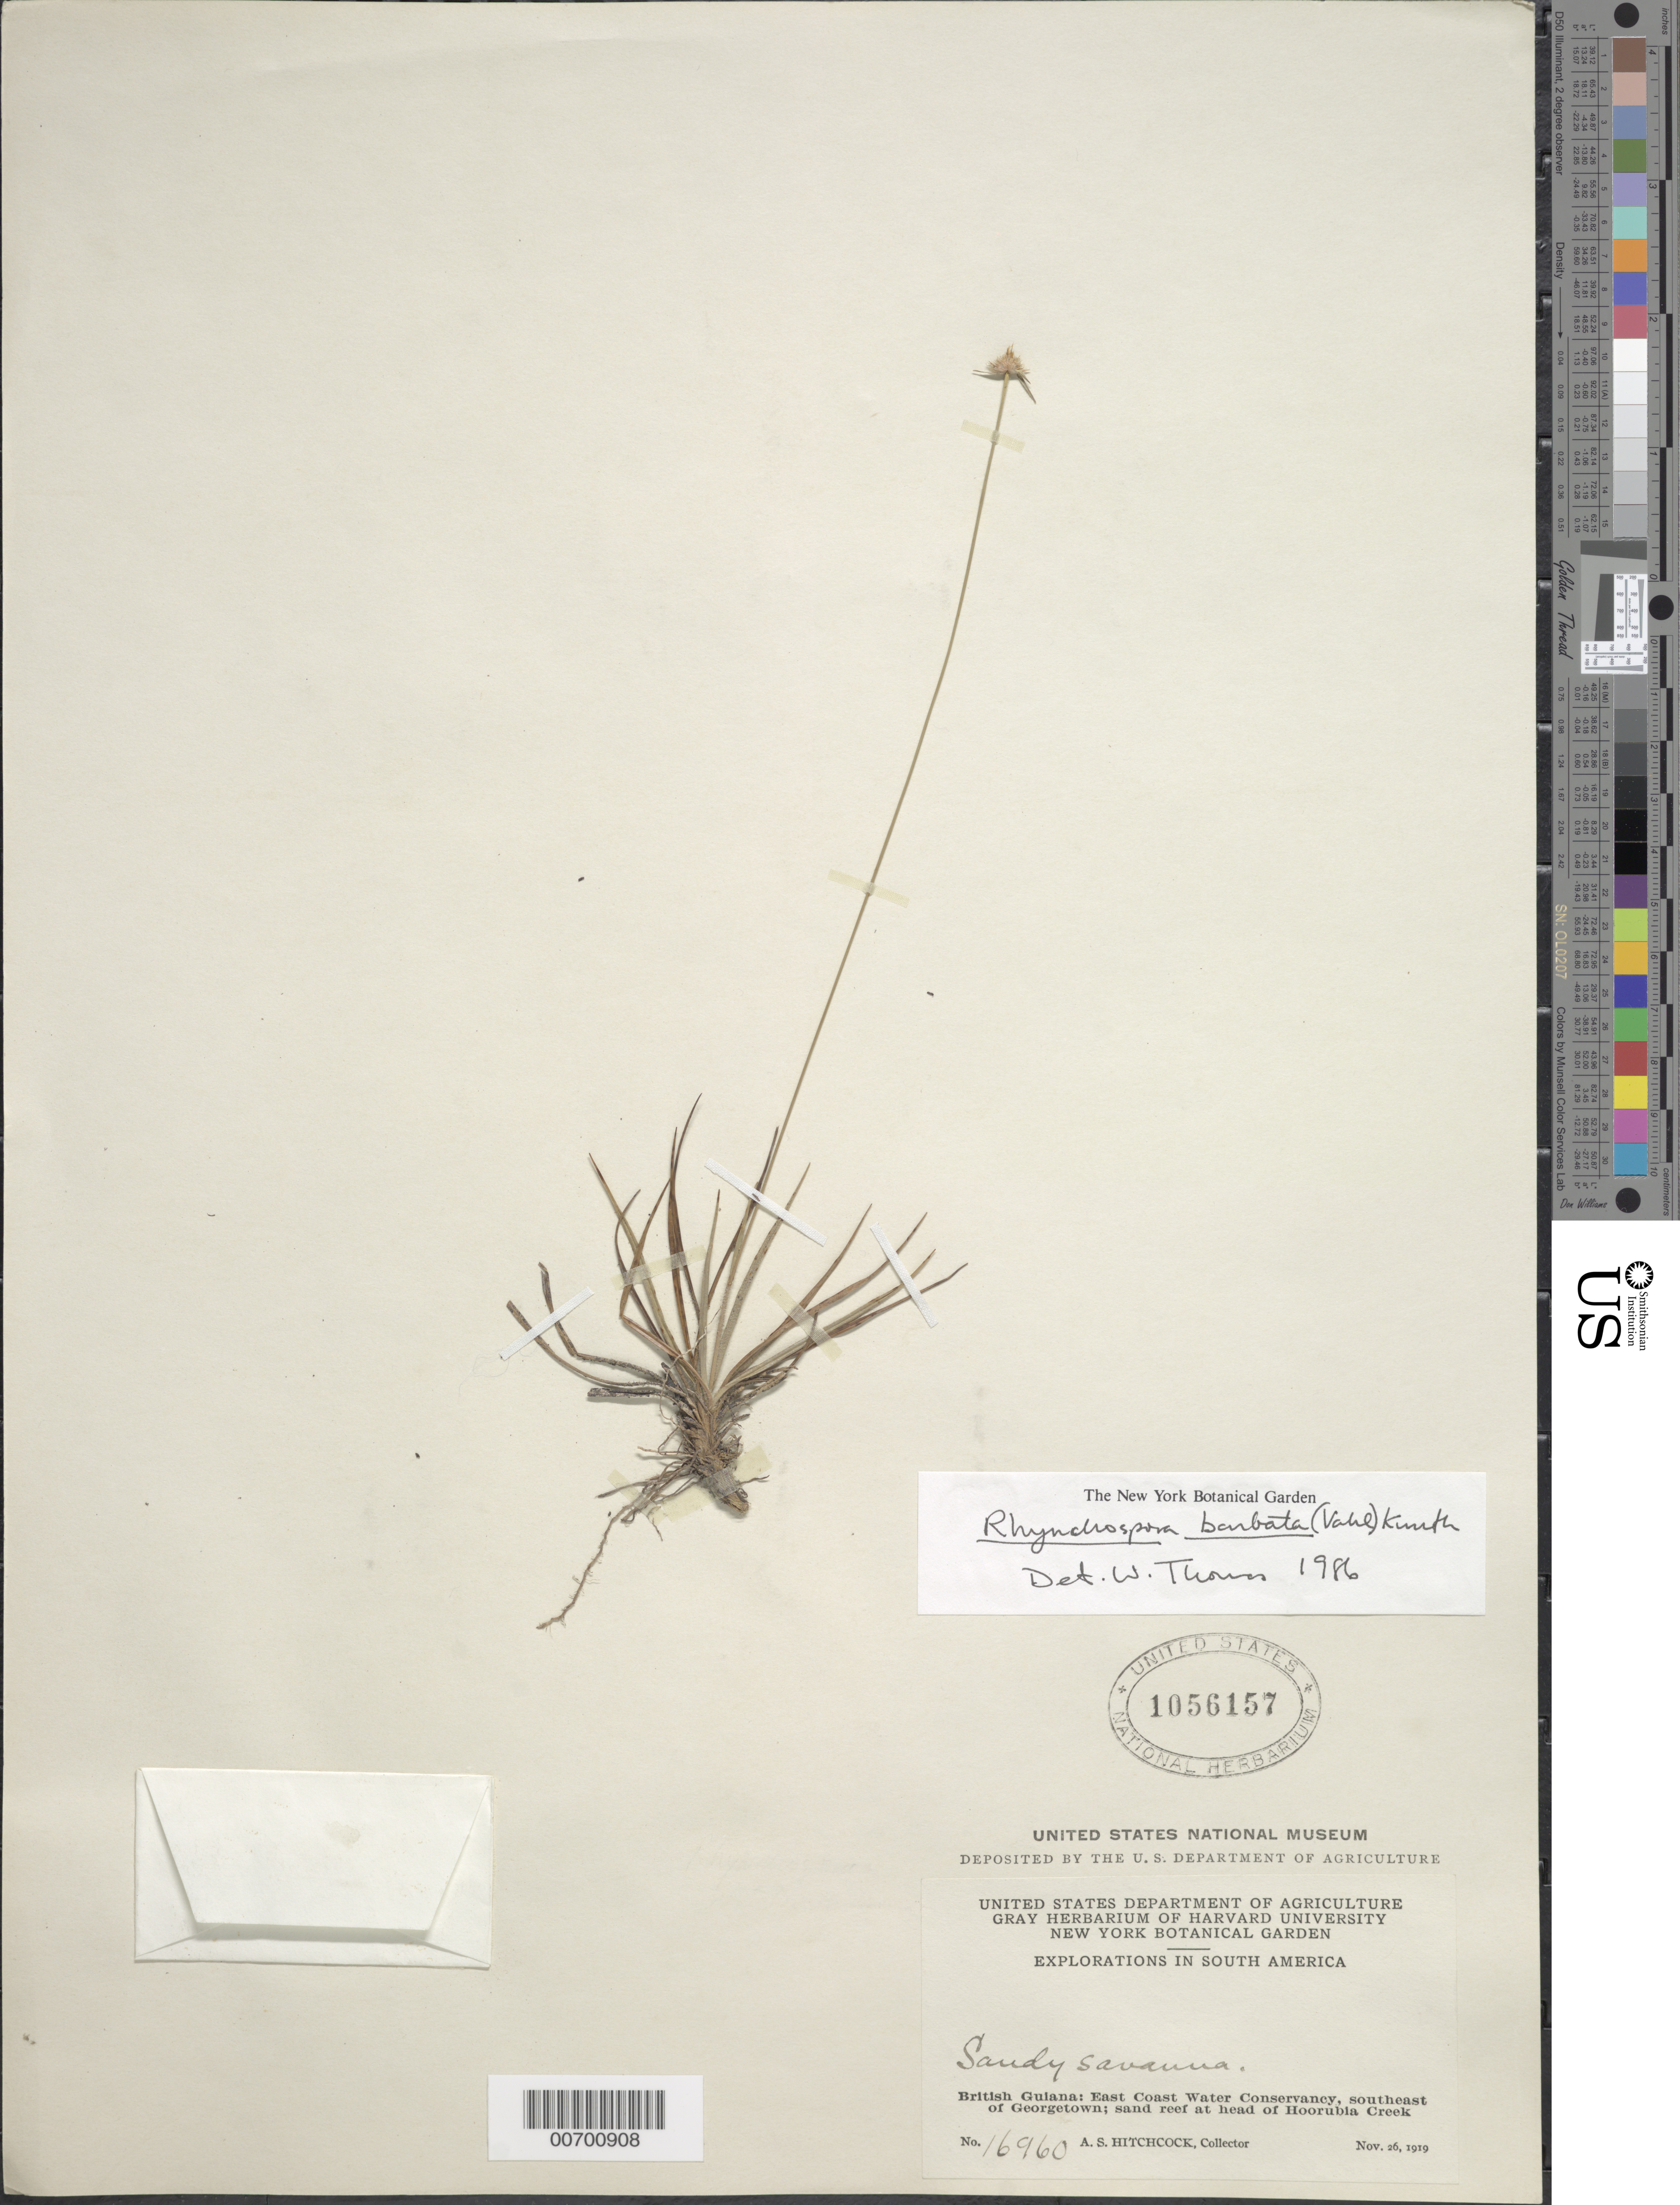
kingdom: Plantae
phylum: Tracheophyta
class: Liliopsida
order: Poales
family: Cyperaceae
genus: Rhynchospora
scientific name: Rhynchospora barbata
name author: (Vahl) Kunth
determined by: Alves, K.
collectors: A. S. Hitchcock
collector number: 16960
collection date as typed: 26-Nov-19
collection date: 1919-11-26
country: Guyana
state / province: Demerara-Mahaica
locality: Hoorubea Creek, head of, SE of Georgetown, East Coast Water Conservancy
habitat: Sandy savanna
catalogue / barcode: US 1056157